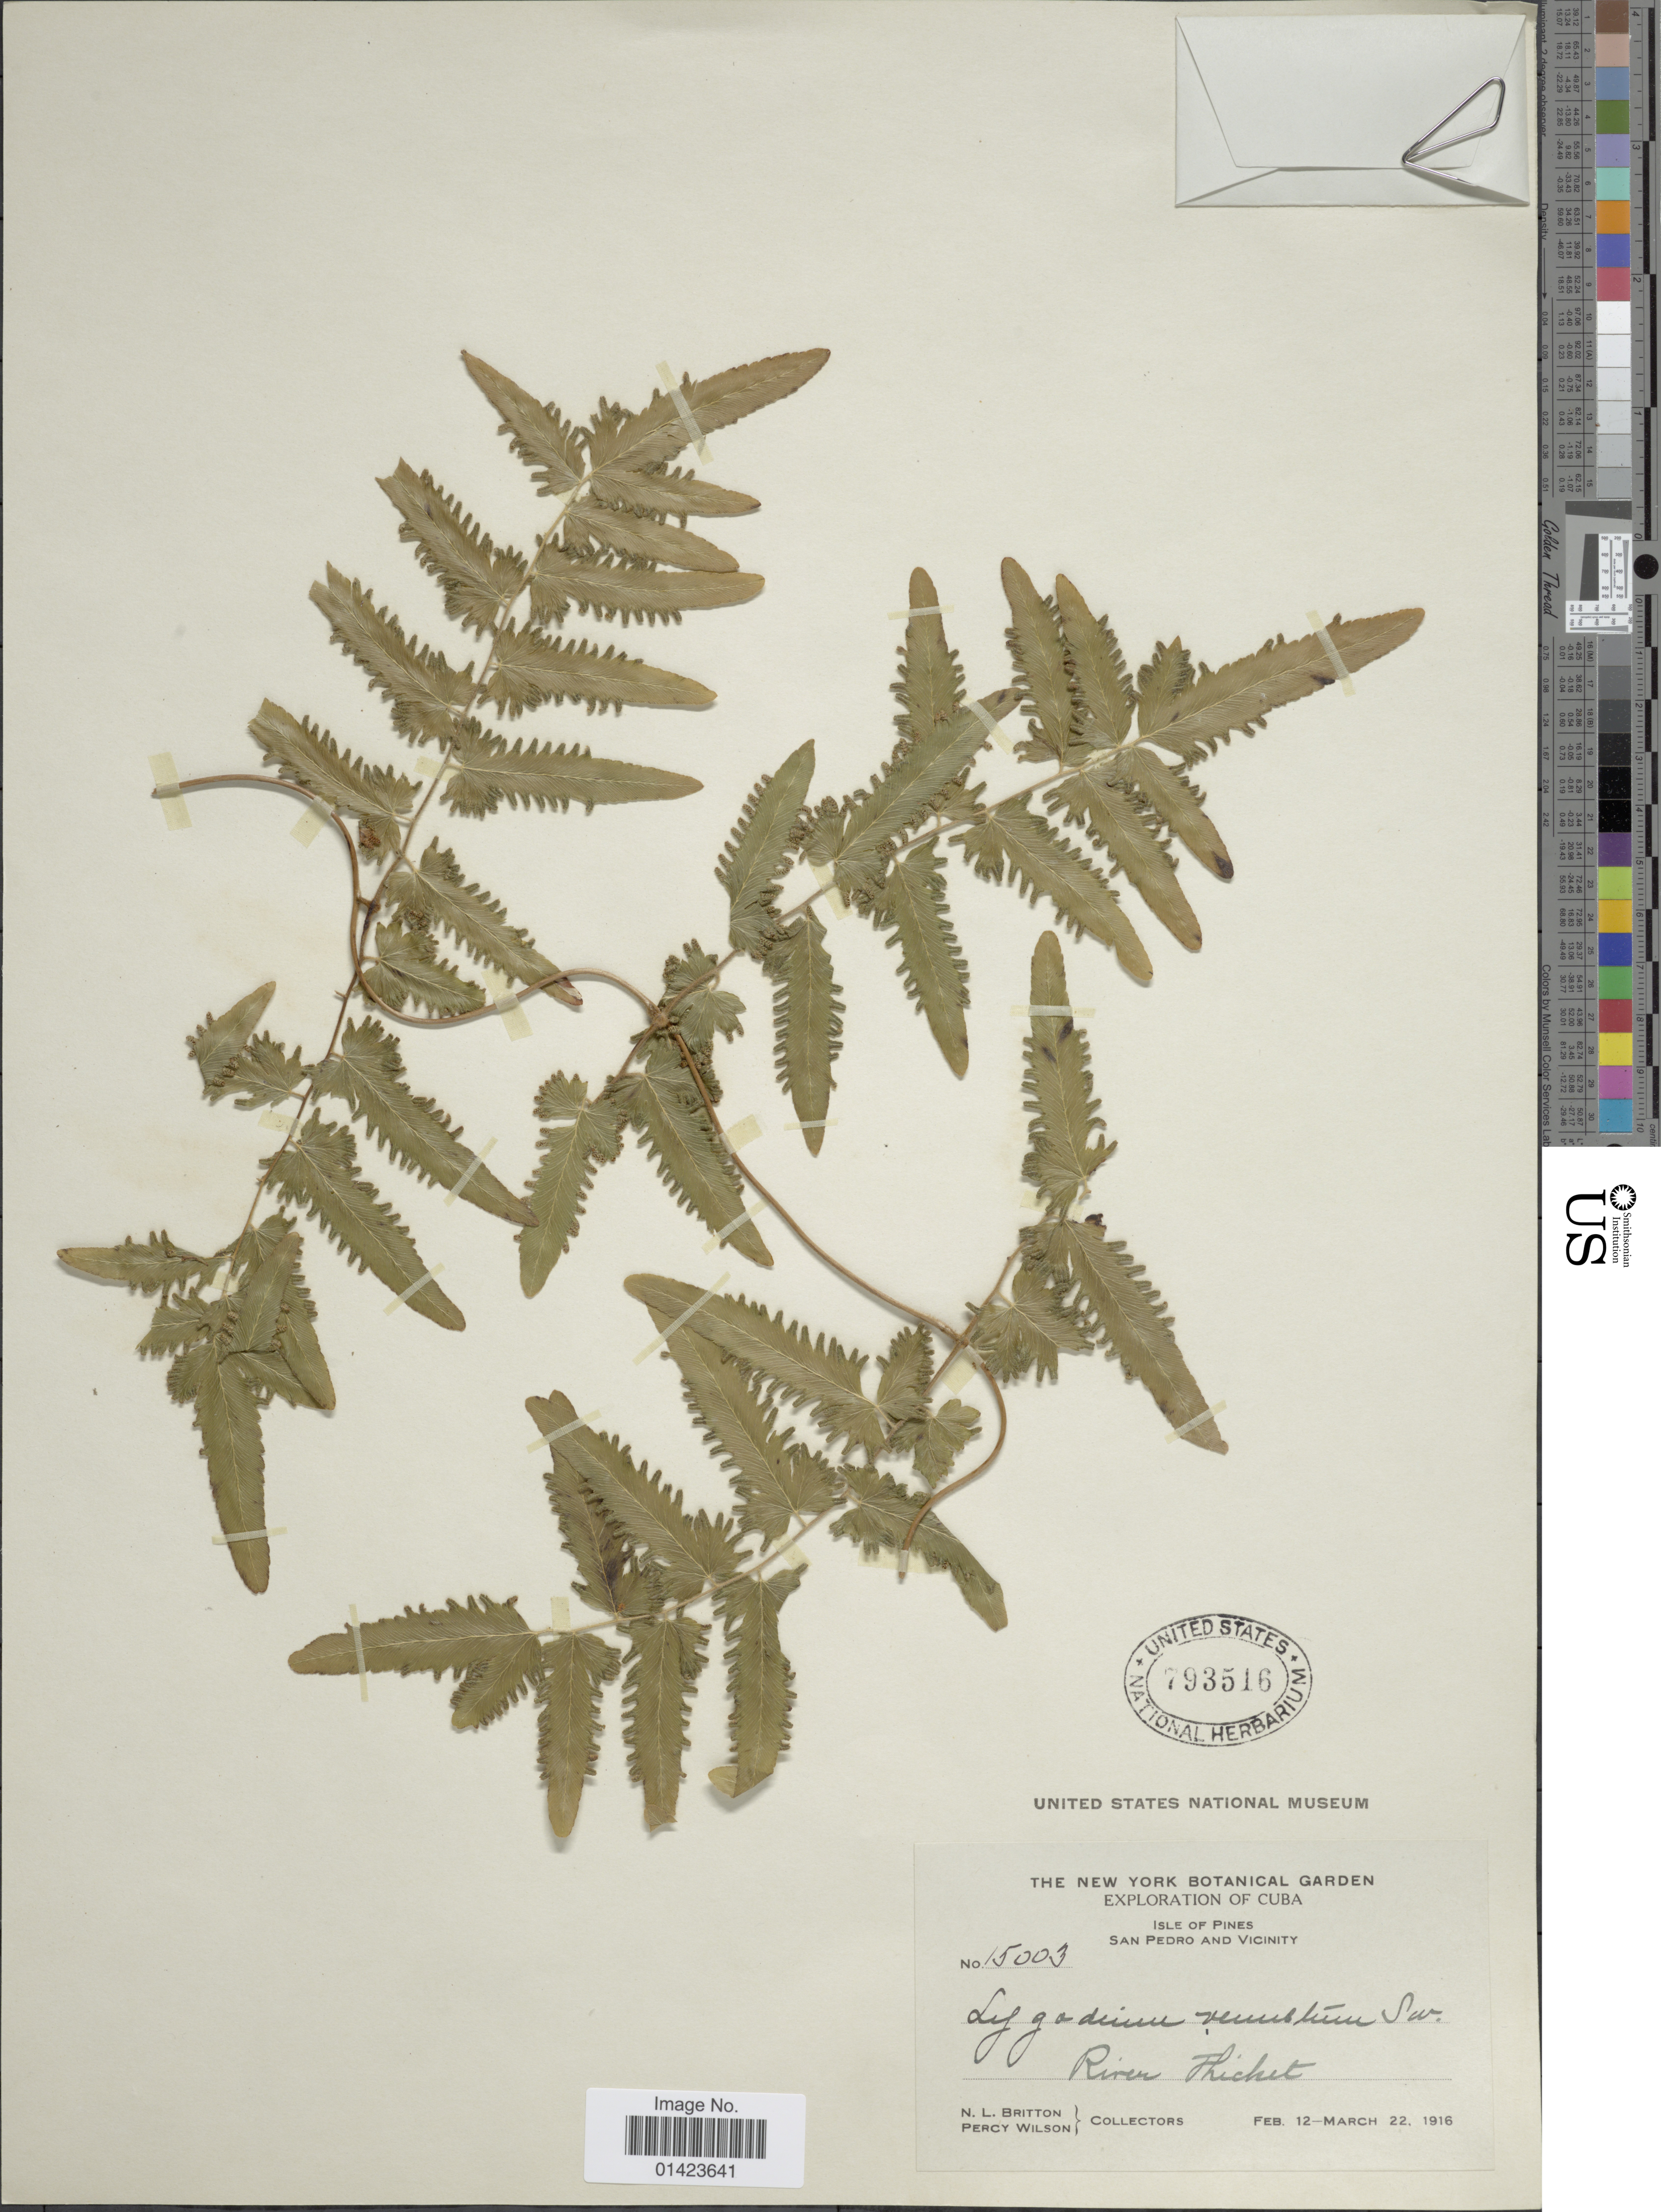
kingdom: Plantae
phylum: Tracheophyta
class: Polypodiopsida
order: Schizaeales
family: Lygodiaceae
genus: Lygodium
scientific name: Lygodium venustum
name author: Sw.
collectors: N. Britton & P. Wilson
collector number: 15003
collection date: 1916-02-12/1916-03-22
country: Cuba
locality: Isle of Pines, San Pedro and Vicinity, river thicket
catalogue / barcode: US 793516